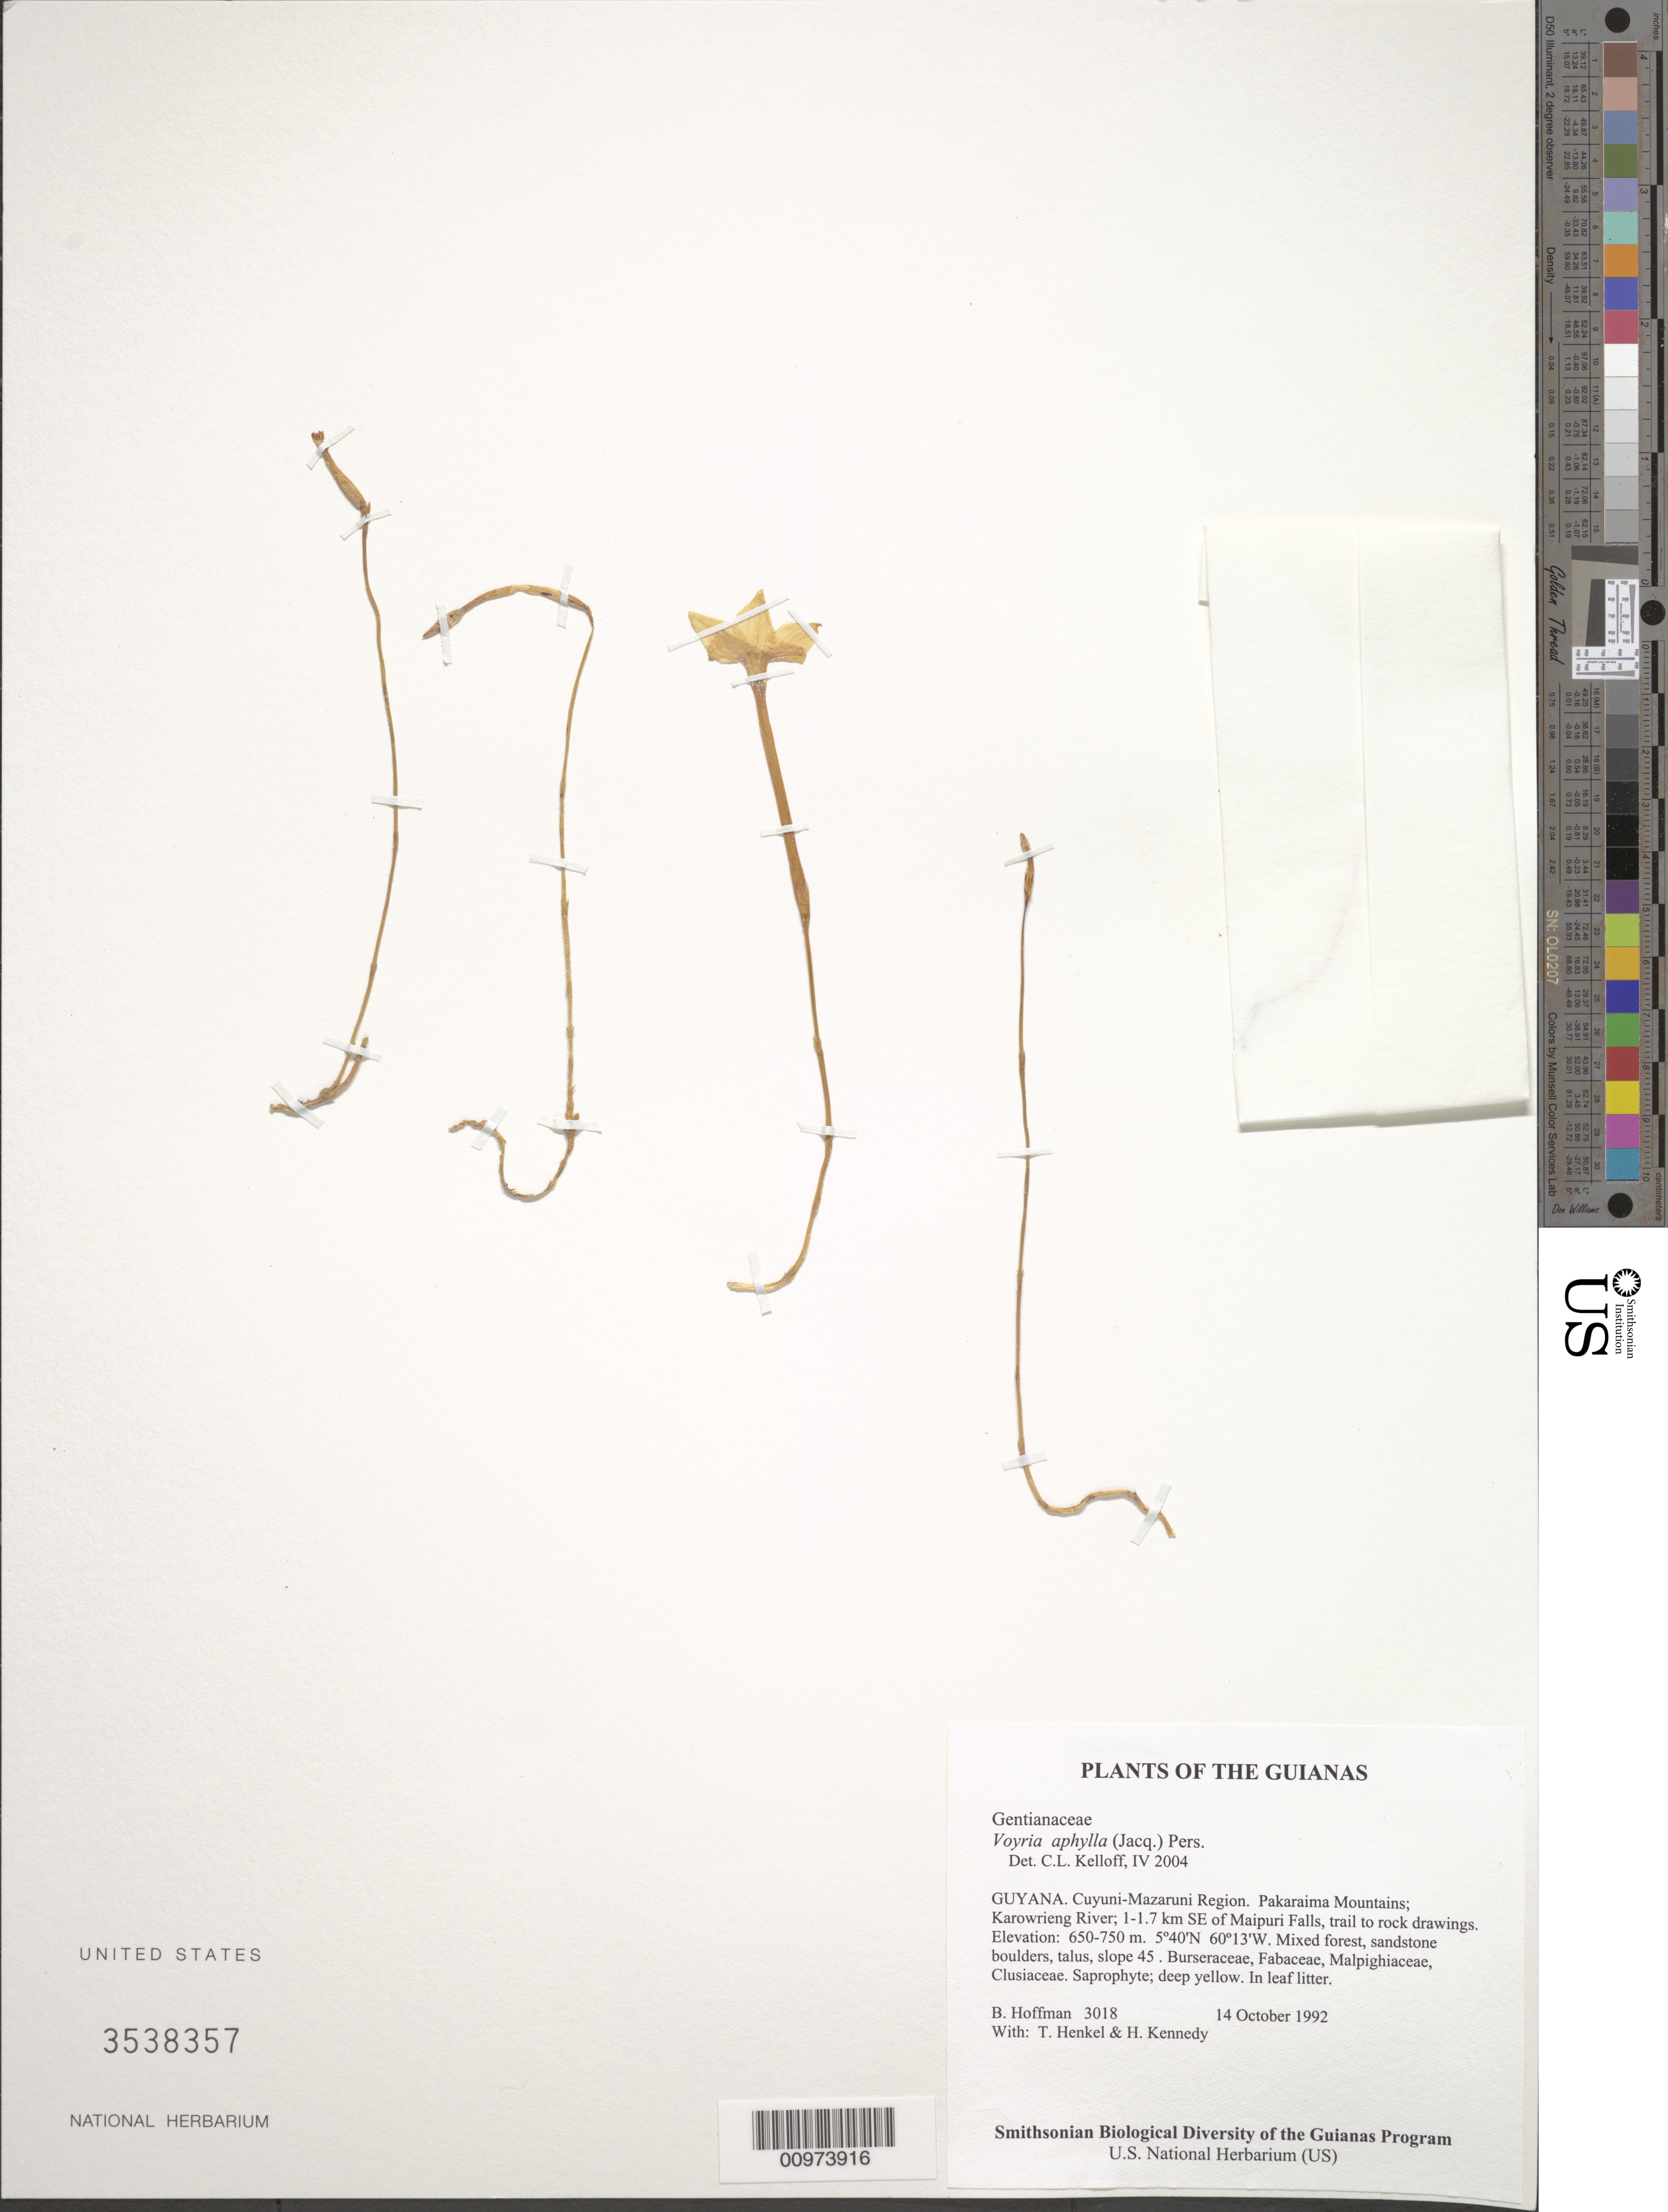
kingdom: Plantae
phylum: Tracheophyta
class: Magnoliopsida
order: Gentianales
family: Gentianaceae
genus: Voyria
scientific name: Voyria aphylla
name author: (Jacq.) Pers.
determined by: Kelloff, Carol L., (US), Smithsonian Institution - National Museum of Natural History (UNITED STATES)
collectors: B. Hoffman, T. Henkel & H. Kennedy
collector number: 3018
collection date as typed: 14 October 1992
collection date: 1992-10-14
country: Guyana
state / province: Cuyuni-Mazaruni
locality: Pakaraima Mountains; Karowrieng River; 1-1.7 km SE of Maipuri Falls, trail to rock drawings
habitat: Mixed forest, sandstone boulders, talus, slope 45°. Burseraceae, Fabaceae, Malpighiaceae, Clusiaceae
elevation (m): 650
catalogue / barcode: US 3538357